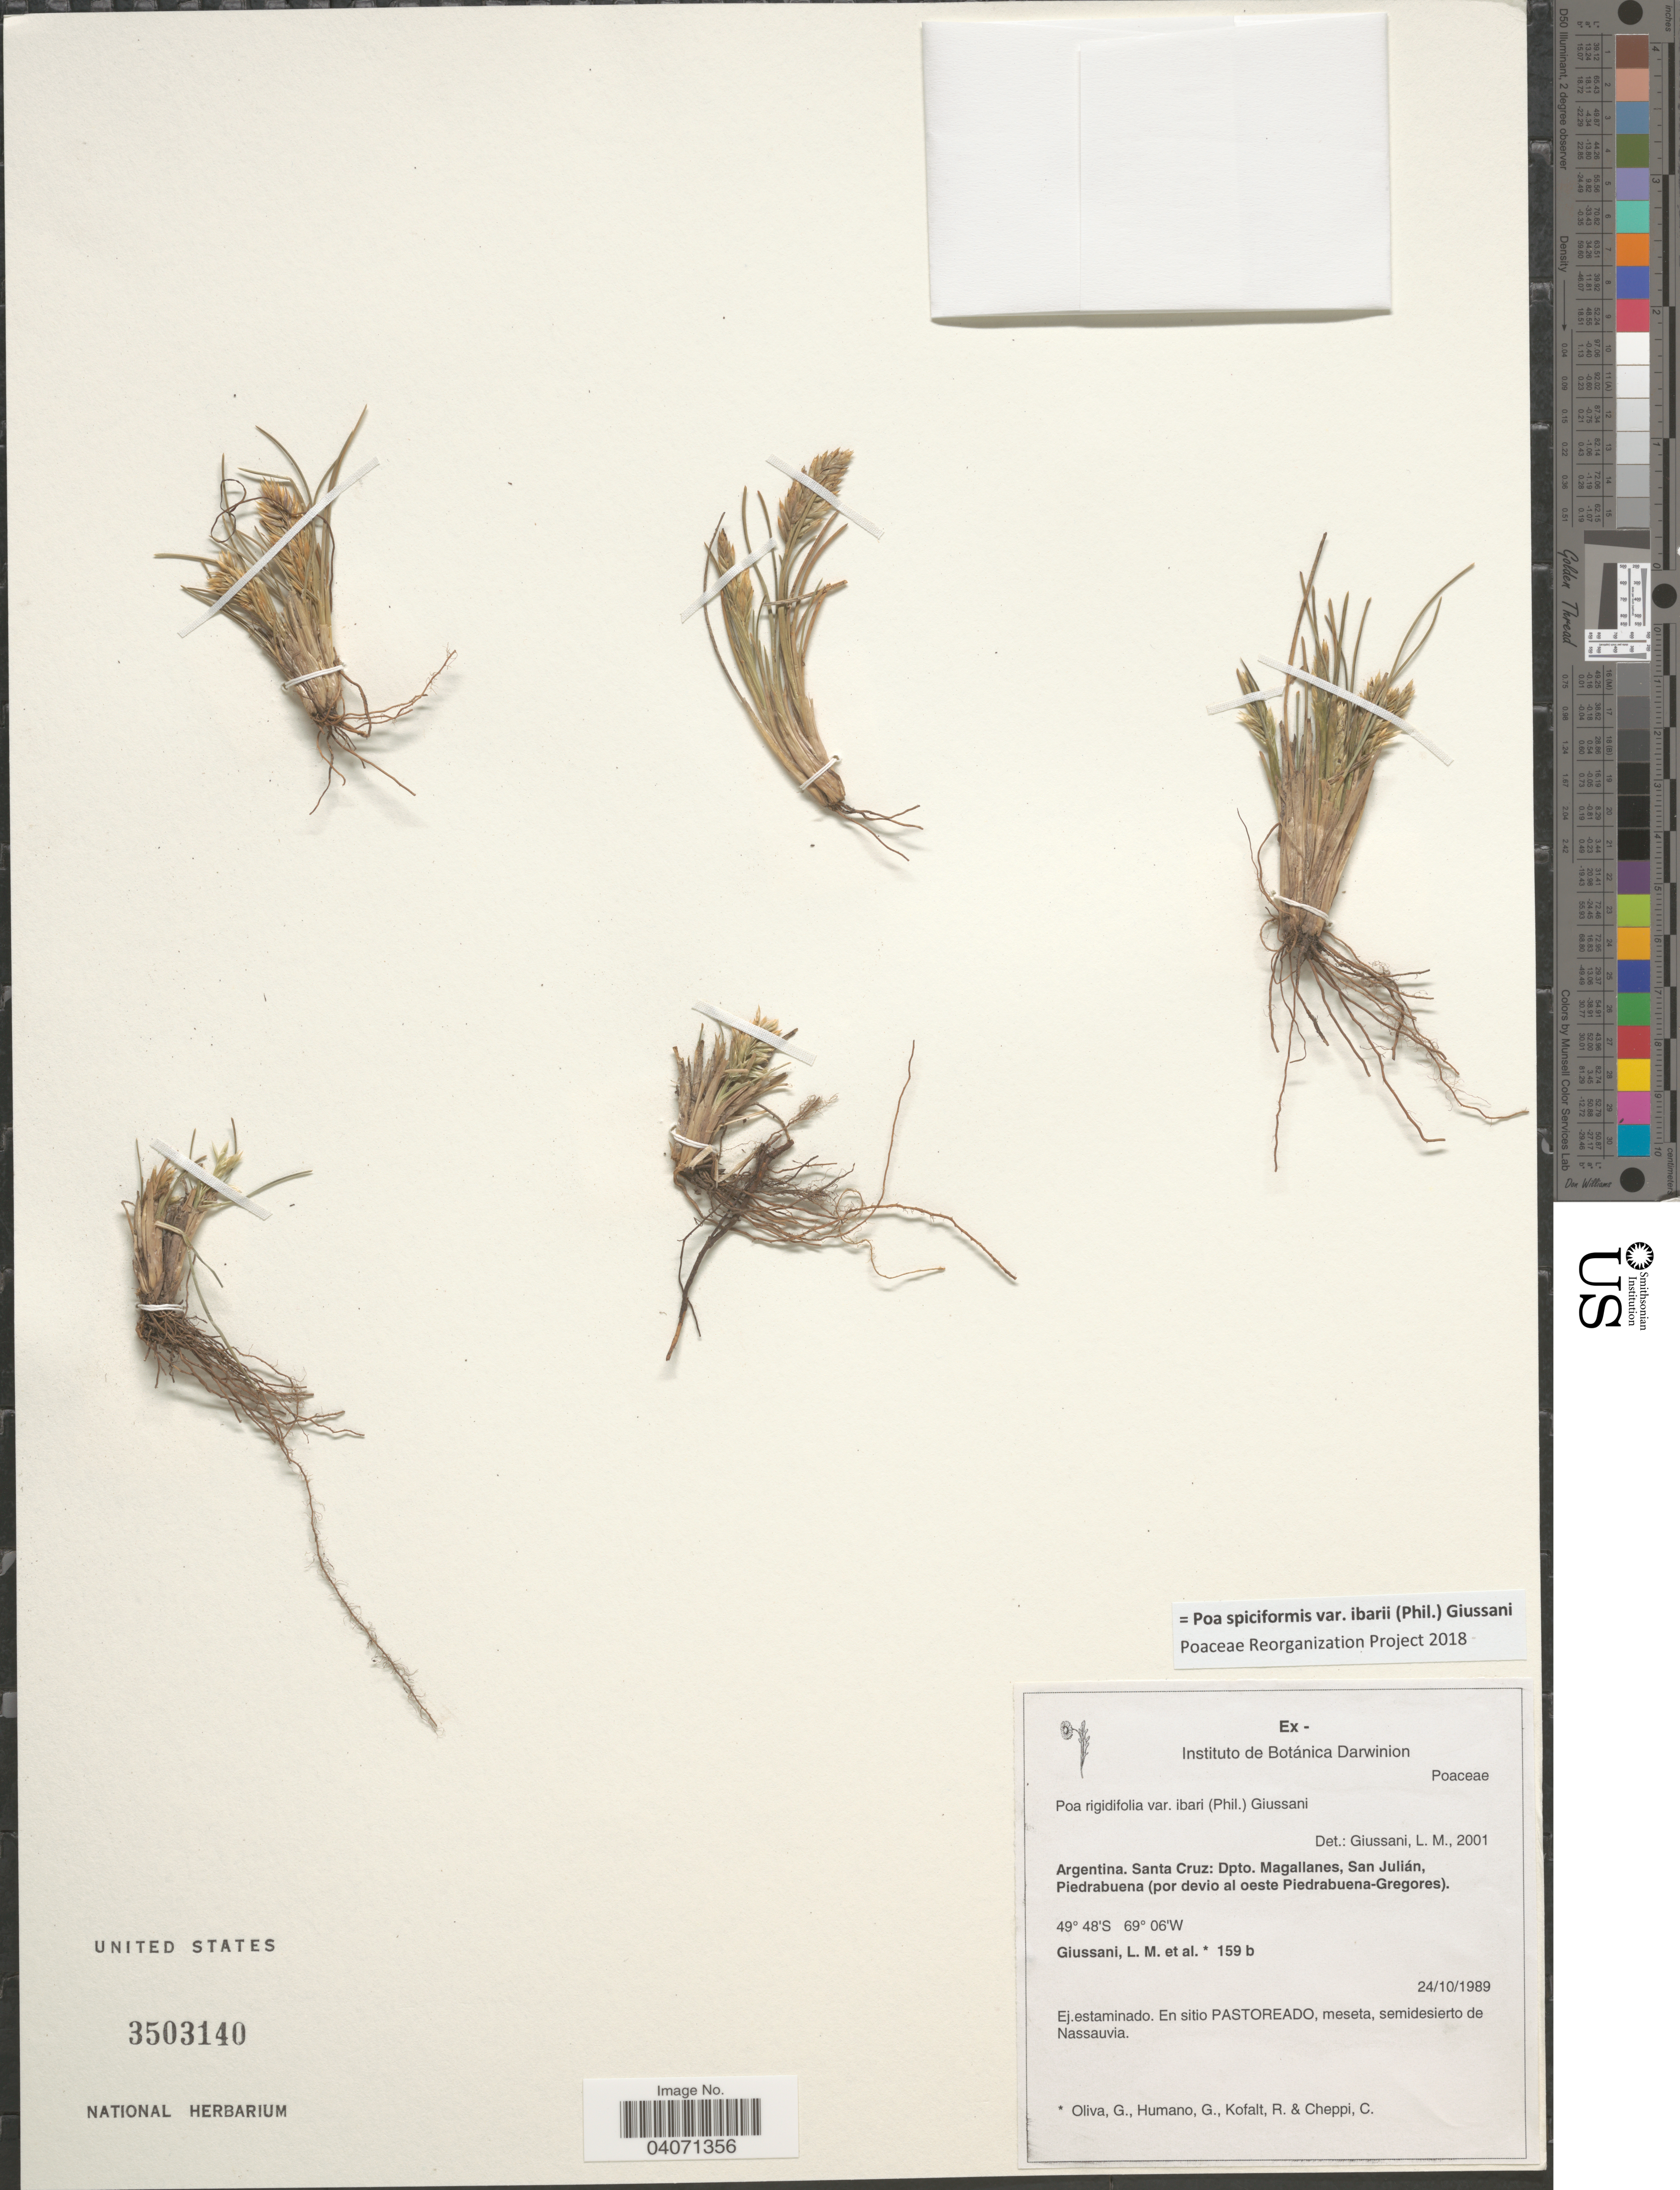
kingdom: Plantae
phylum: Tracheophyta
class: Liliopsida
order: Poales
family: Poaceae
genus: Poa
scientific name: Poa spiciformis var. ibarii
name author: (Phil.) Giussani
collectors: L. Giussani, G. Oliva, G. Humano, R. Kofalt & C. Cheppi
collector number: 159b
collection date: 1989-10-24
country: Argentina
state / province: Santa Cruz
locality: Dpto. Magallanes, San Julián, Piedrabuena (por devio al oeste Piedrabuena-Gregores).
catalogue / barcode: US 3503140